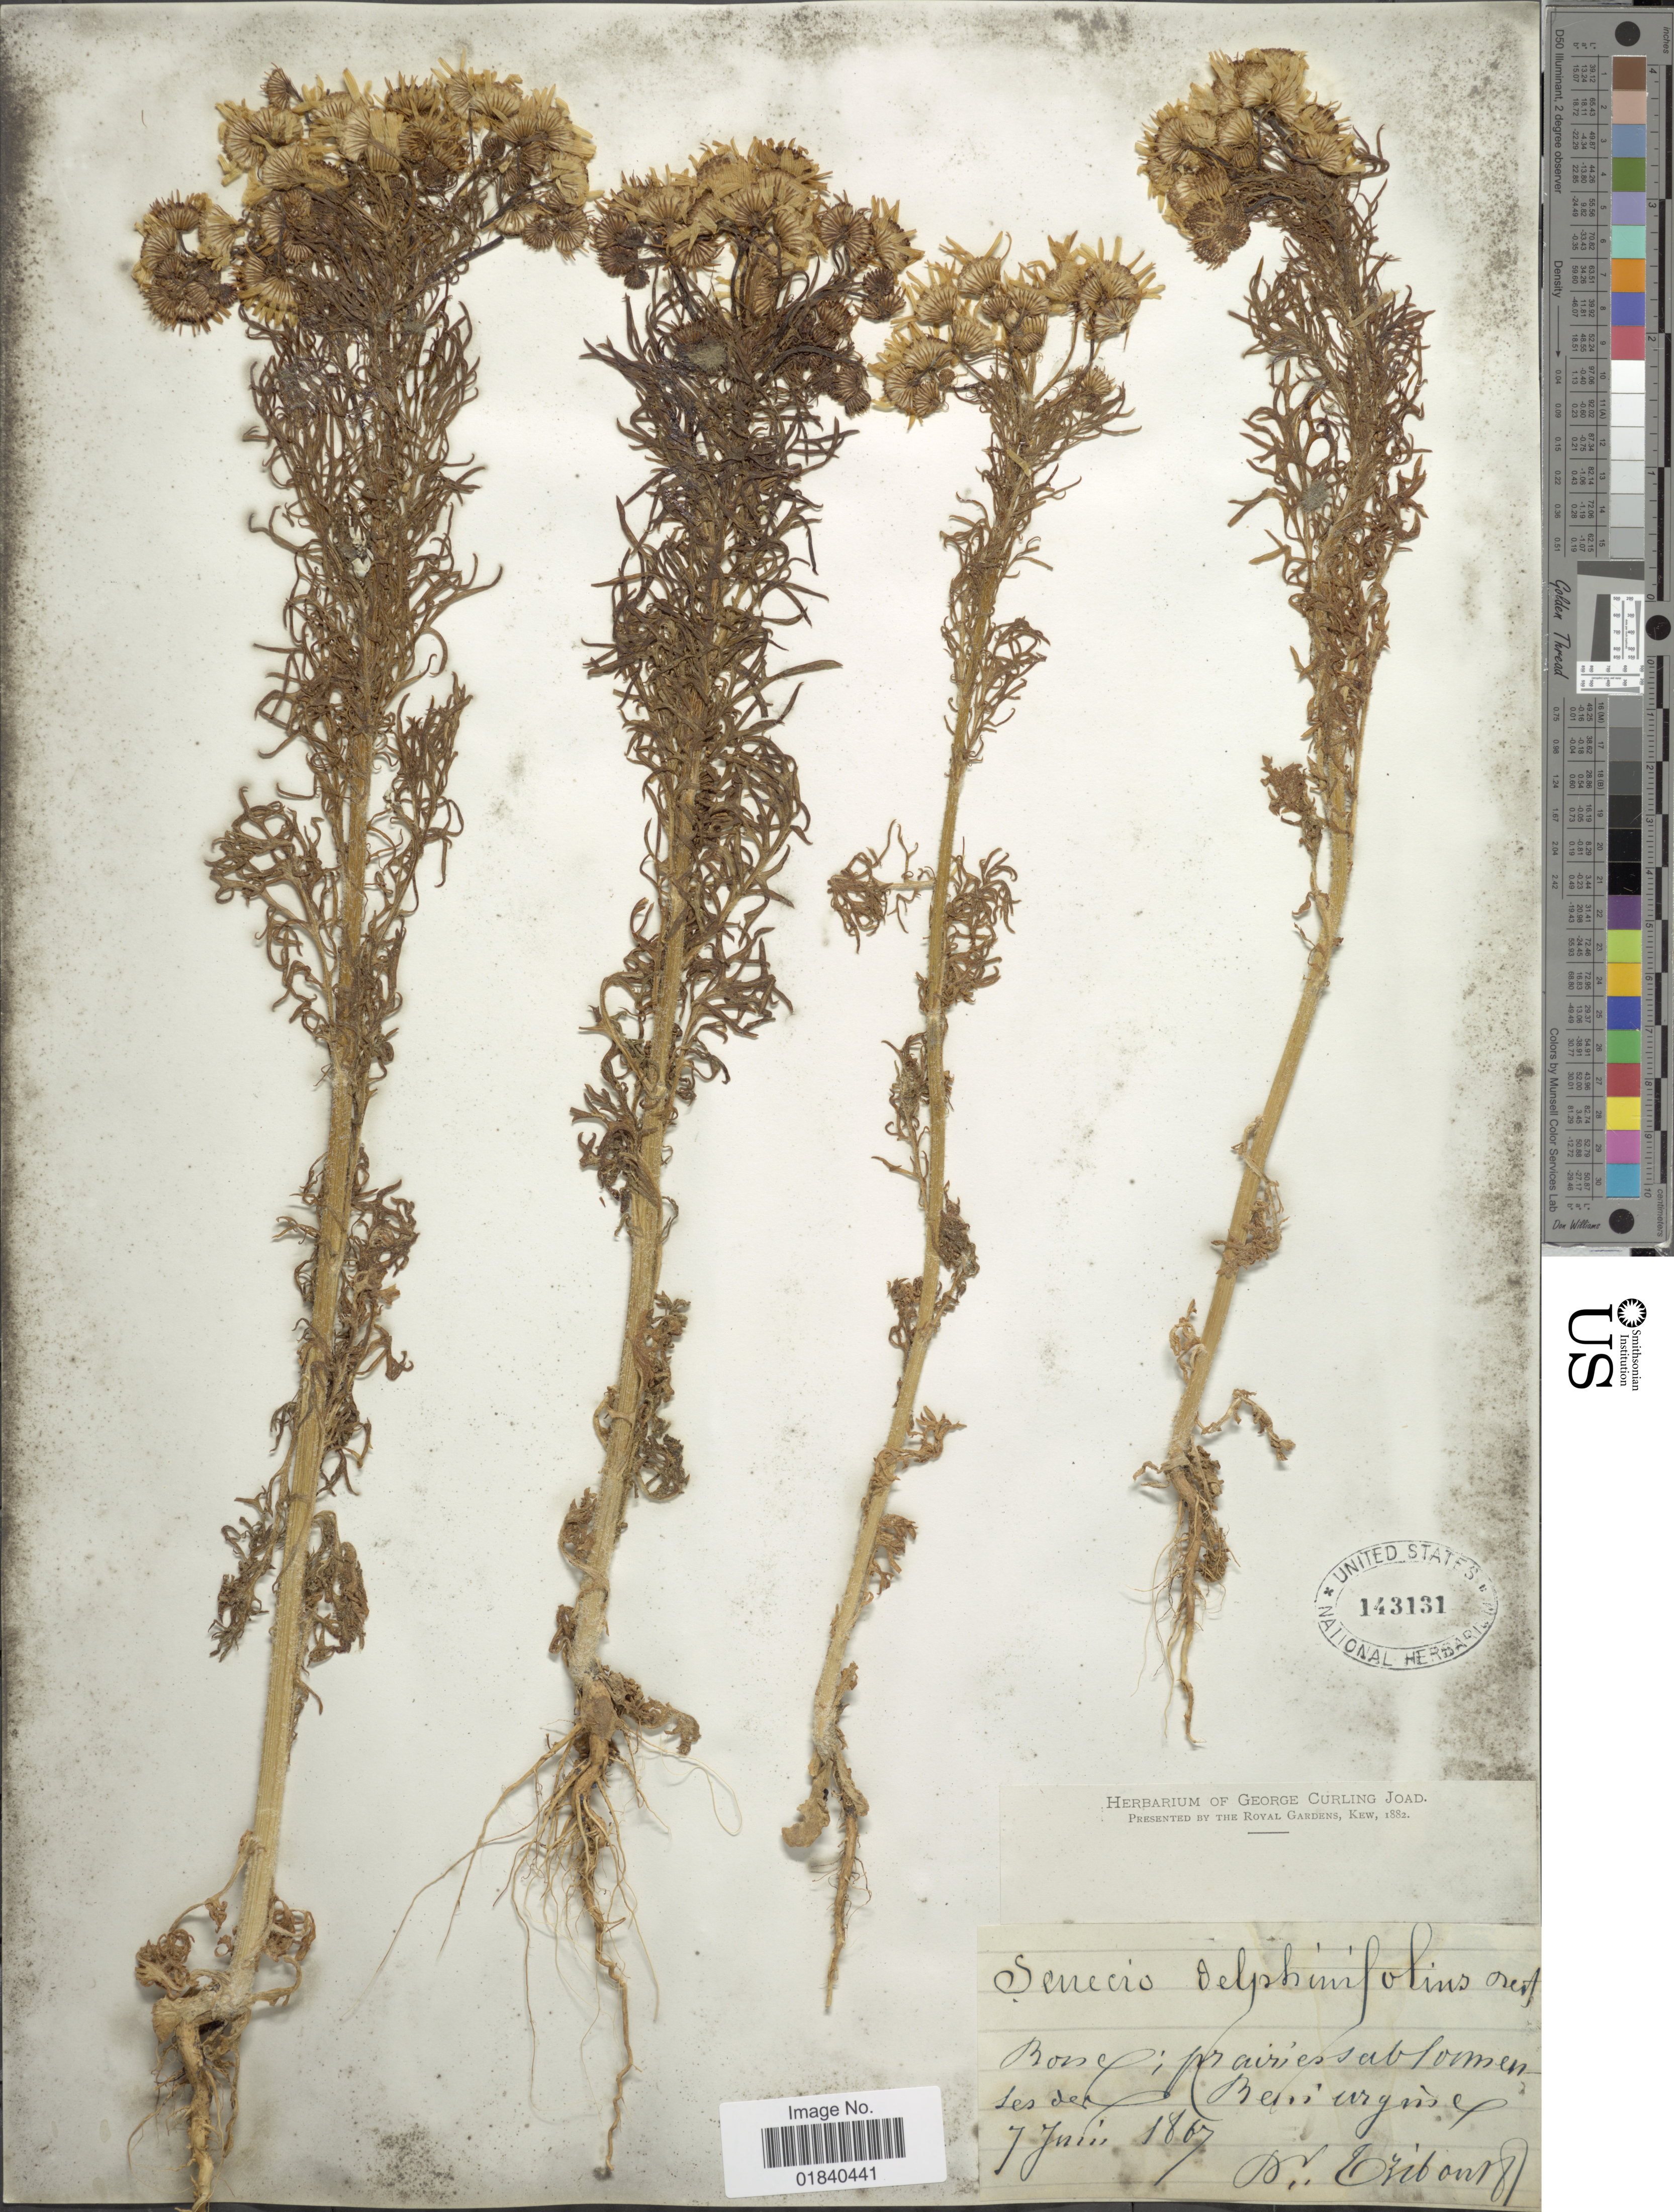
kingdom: Plantae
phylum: Tracheophyta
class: Magnoliopsida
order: Asterales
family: Asteraceae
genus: Jacobaea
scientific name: Jacobaea delphiniifolia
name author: (Vahl) Pelser & Veldkamp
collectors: P. Triboun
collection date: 1867-06-07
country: Algeria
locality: Bone: prairies sablonnes les des Beni.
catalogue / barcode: US 143131